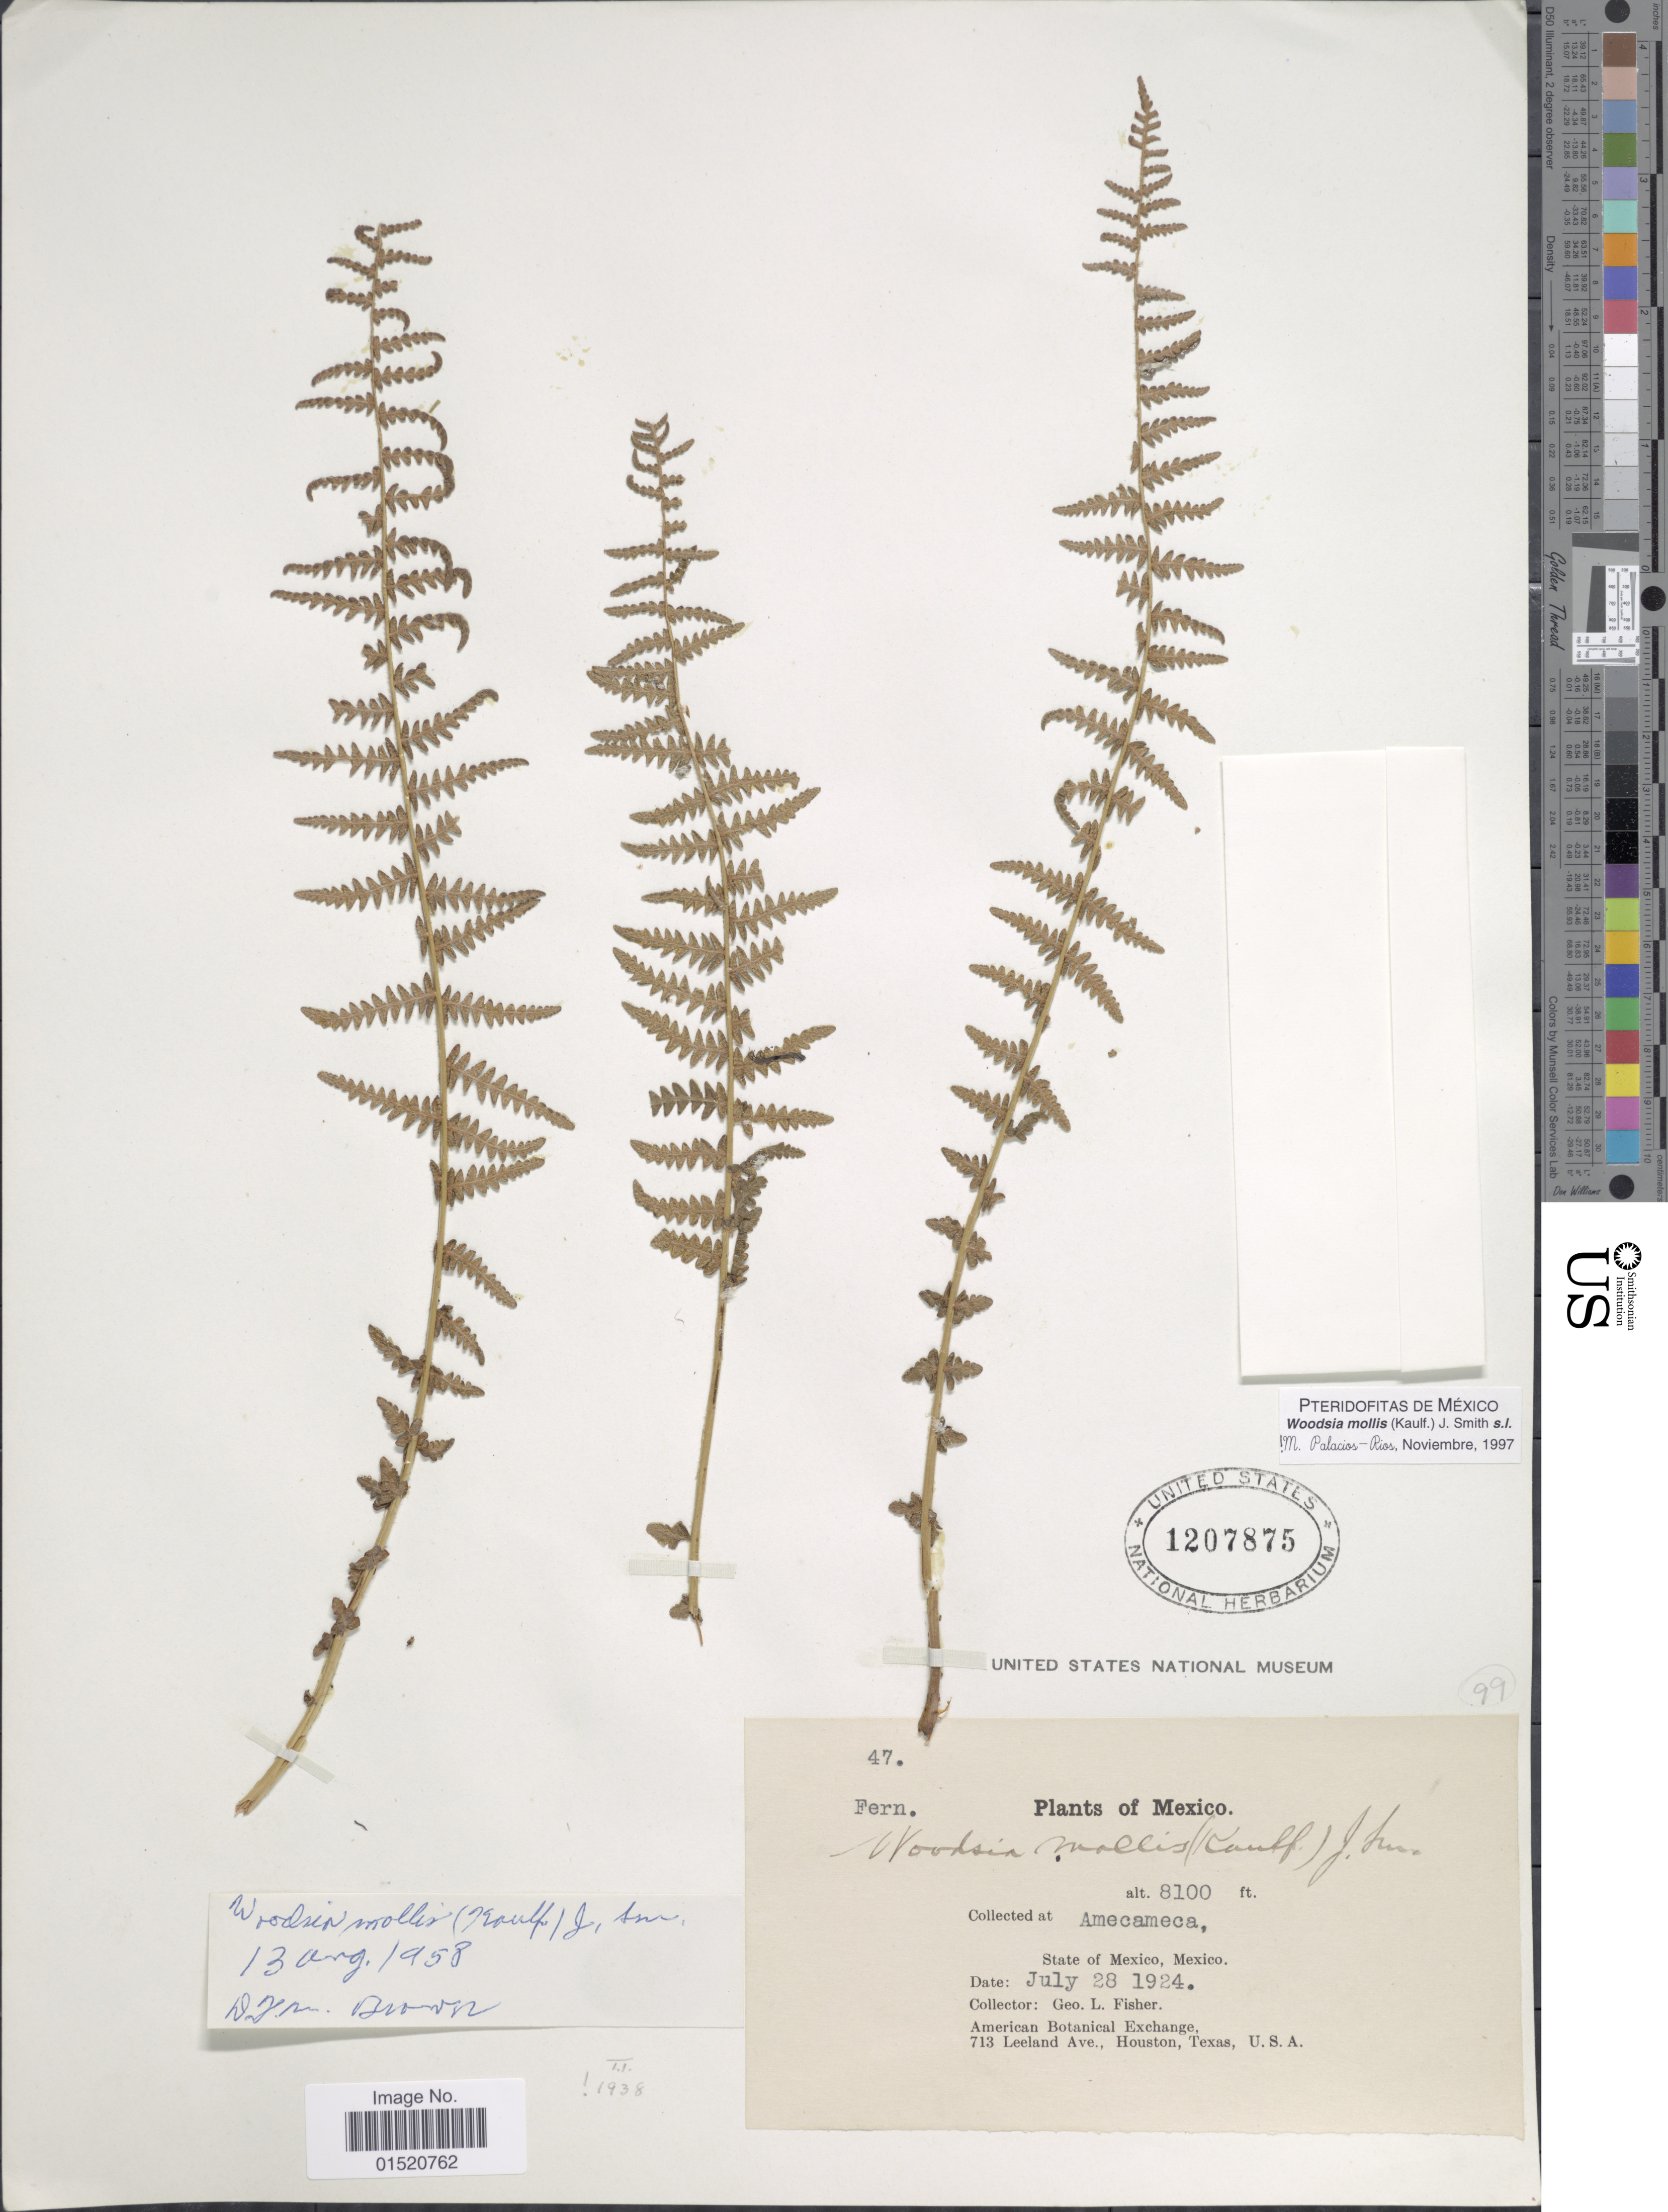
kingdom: Plantae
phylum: Tracheophyta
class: Polypodiopsida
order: Polypodiales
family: Woodsiaceae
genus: Woodsia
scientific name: Woodsia mollis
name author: (Kaulf.) J. Sm.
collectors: G. L. Fisher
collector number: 47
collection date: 1924-07-28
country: Mexico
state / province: México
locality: Amecameca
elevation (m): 2469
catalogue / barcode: US 1207875